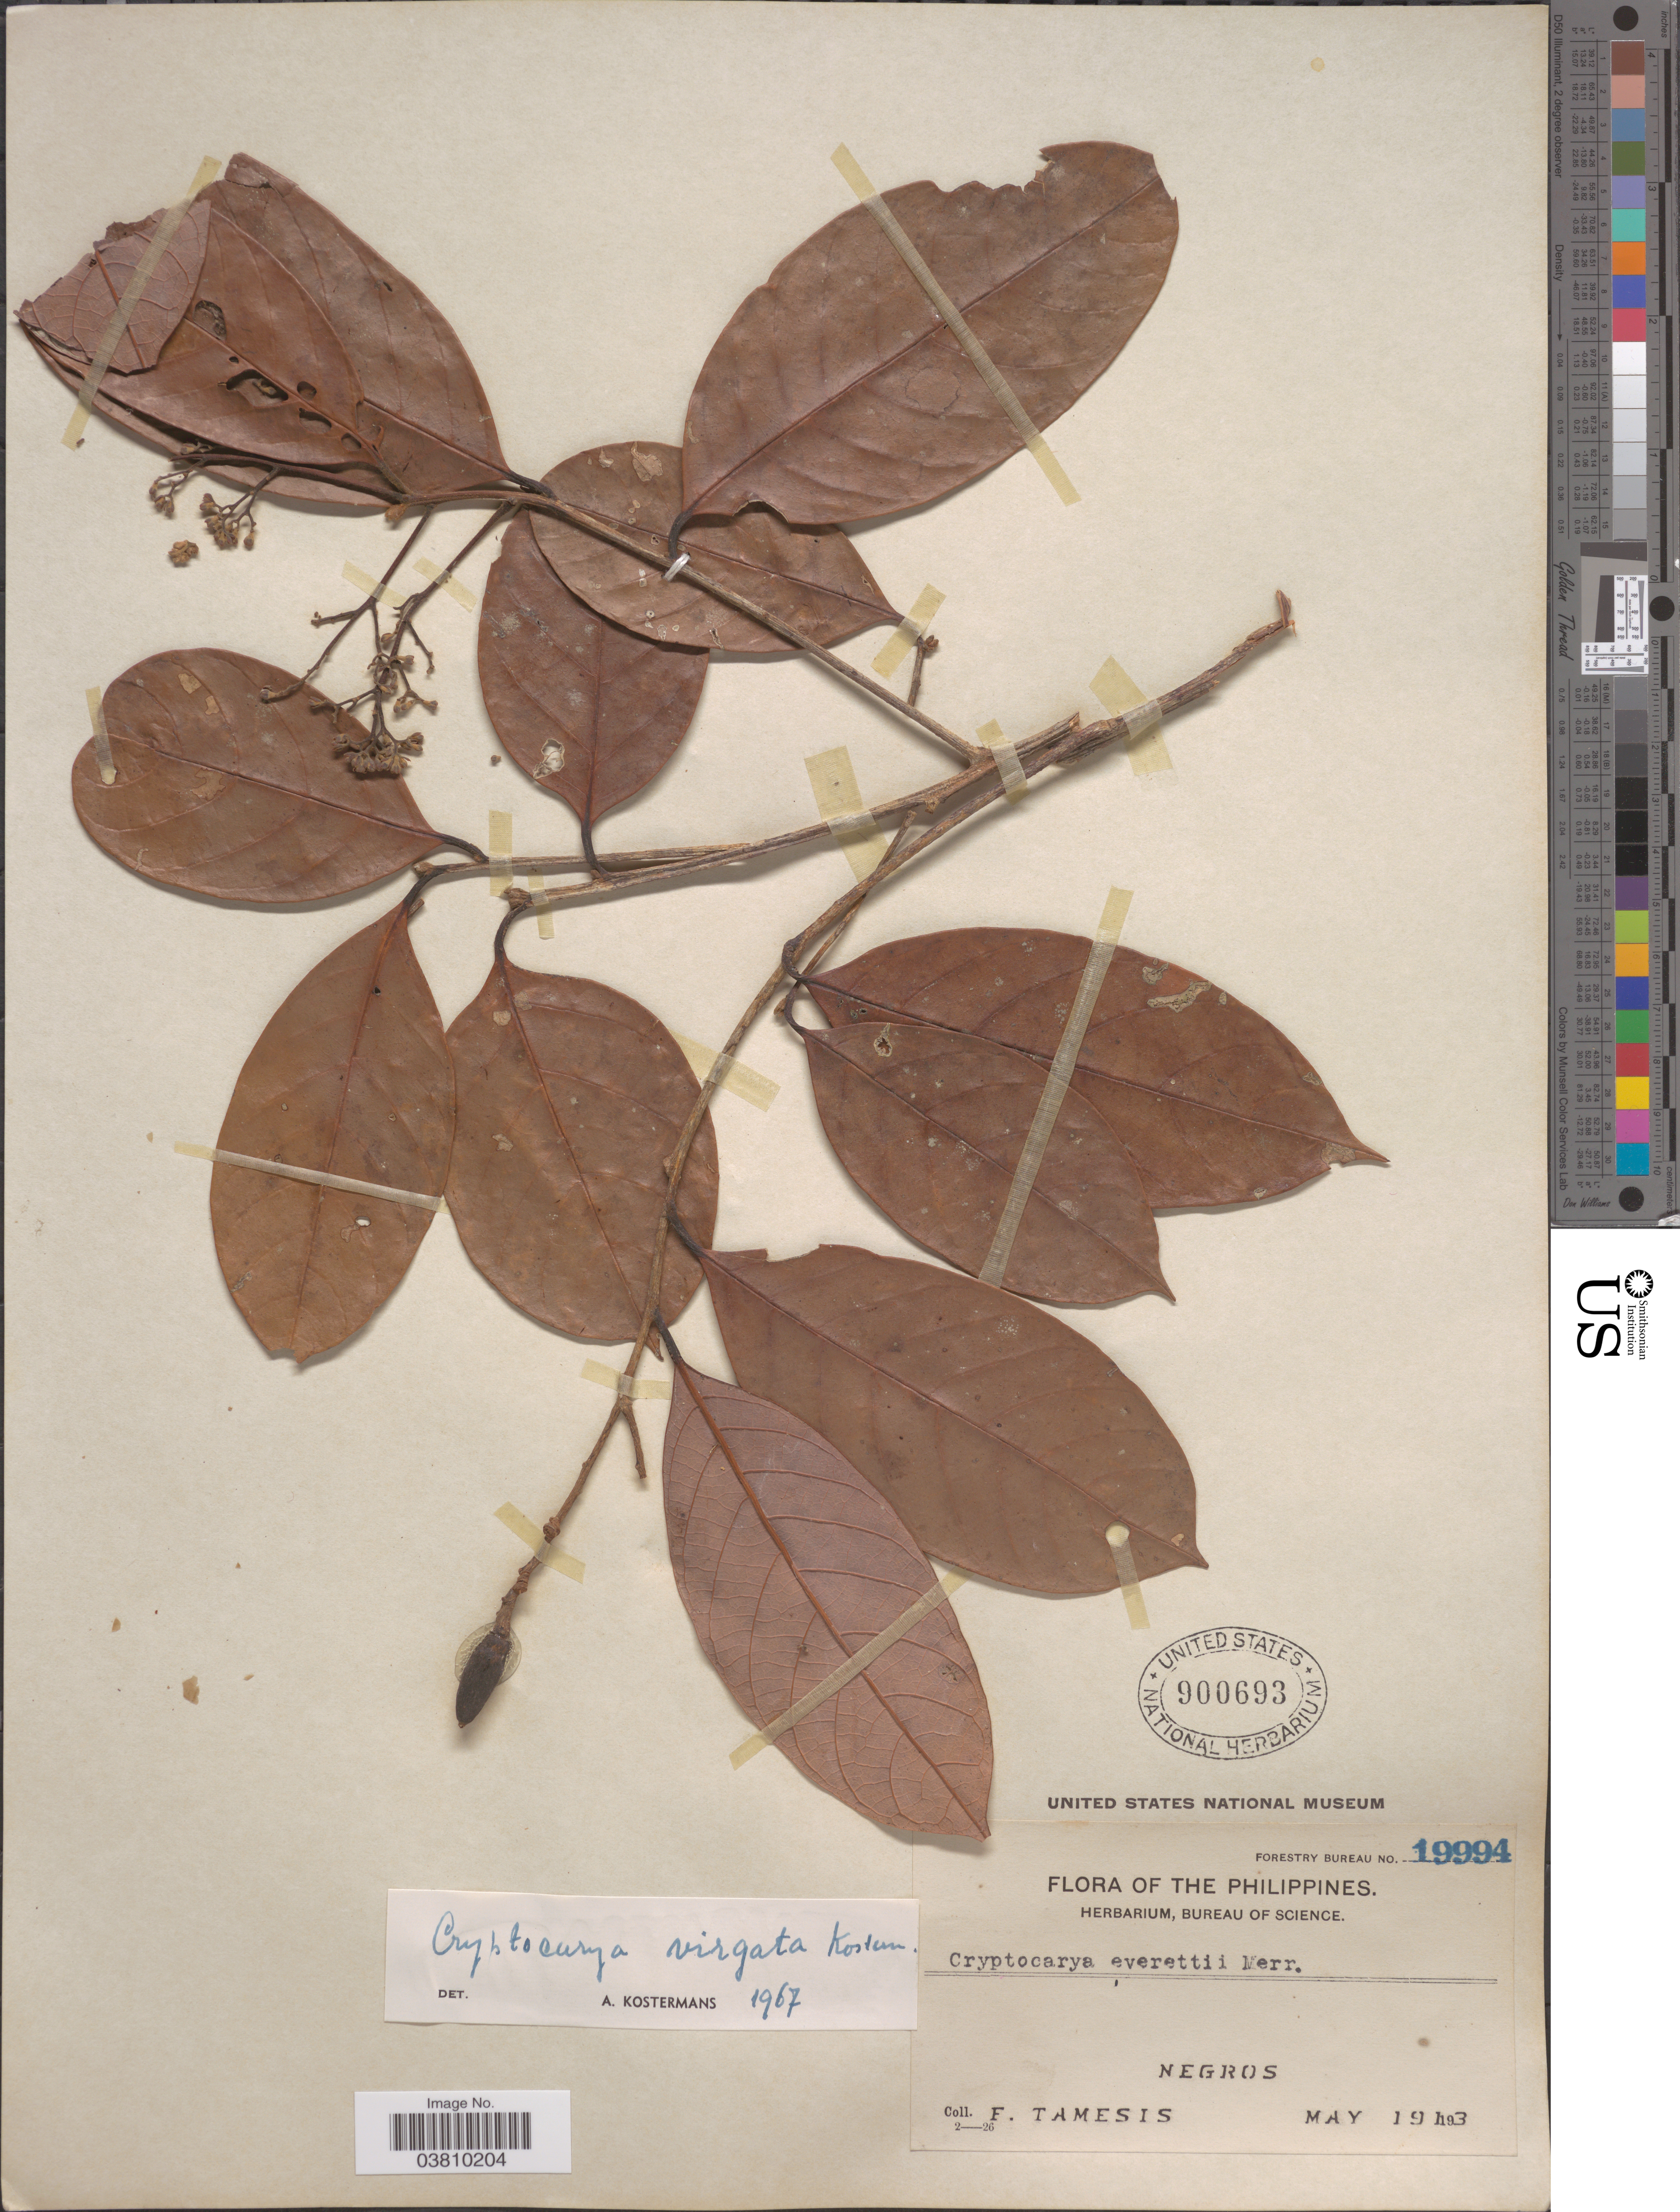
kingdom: Plantae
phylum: Tracheophyta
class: Magnoliopsida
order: Laurales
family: Lauraceae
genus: Cryptocarya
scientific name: Cryptocarya virgata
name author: Kosterm.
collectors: F. Tamesis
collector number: Forestry Bureau 19994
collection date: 1913-05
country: Philippines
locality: Negros.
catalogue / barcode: US 900693